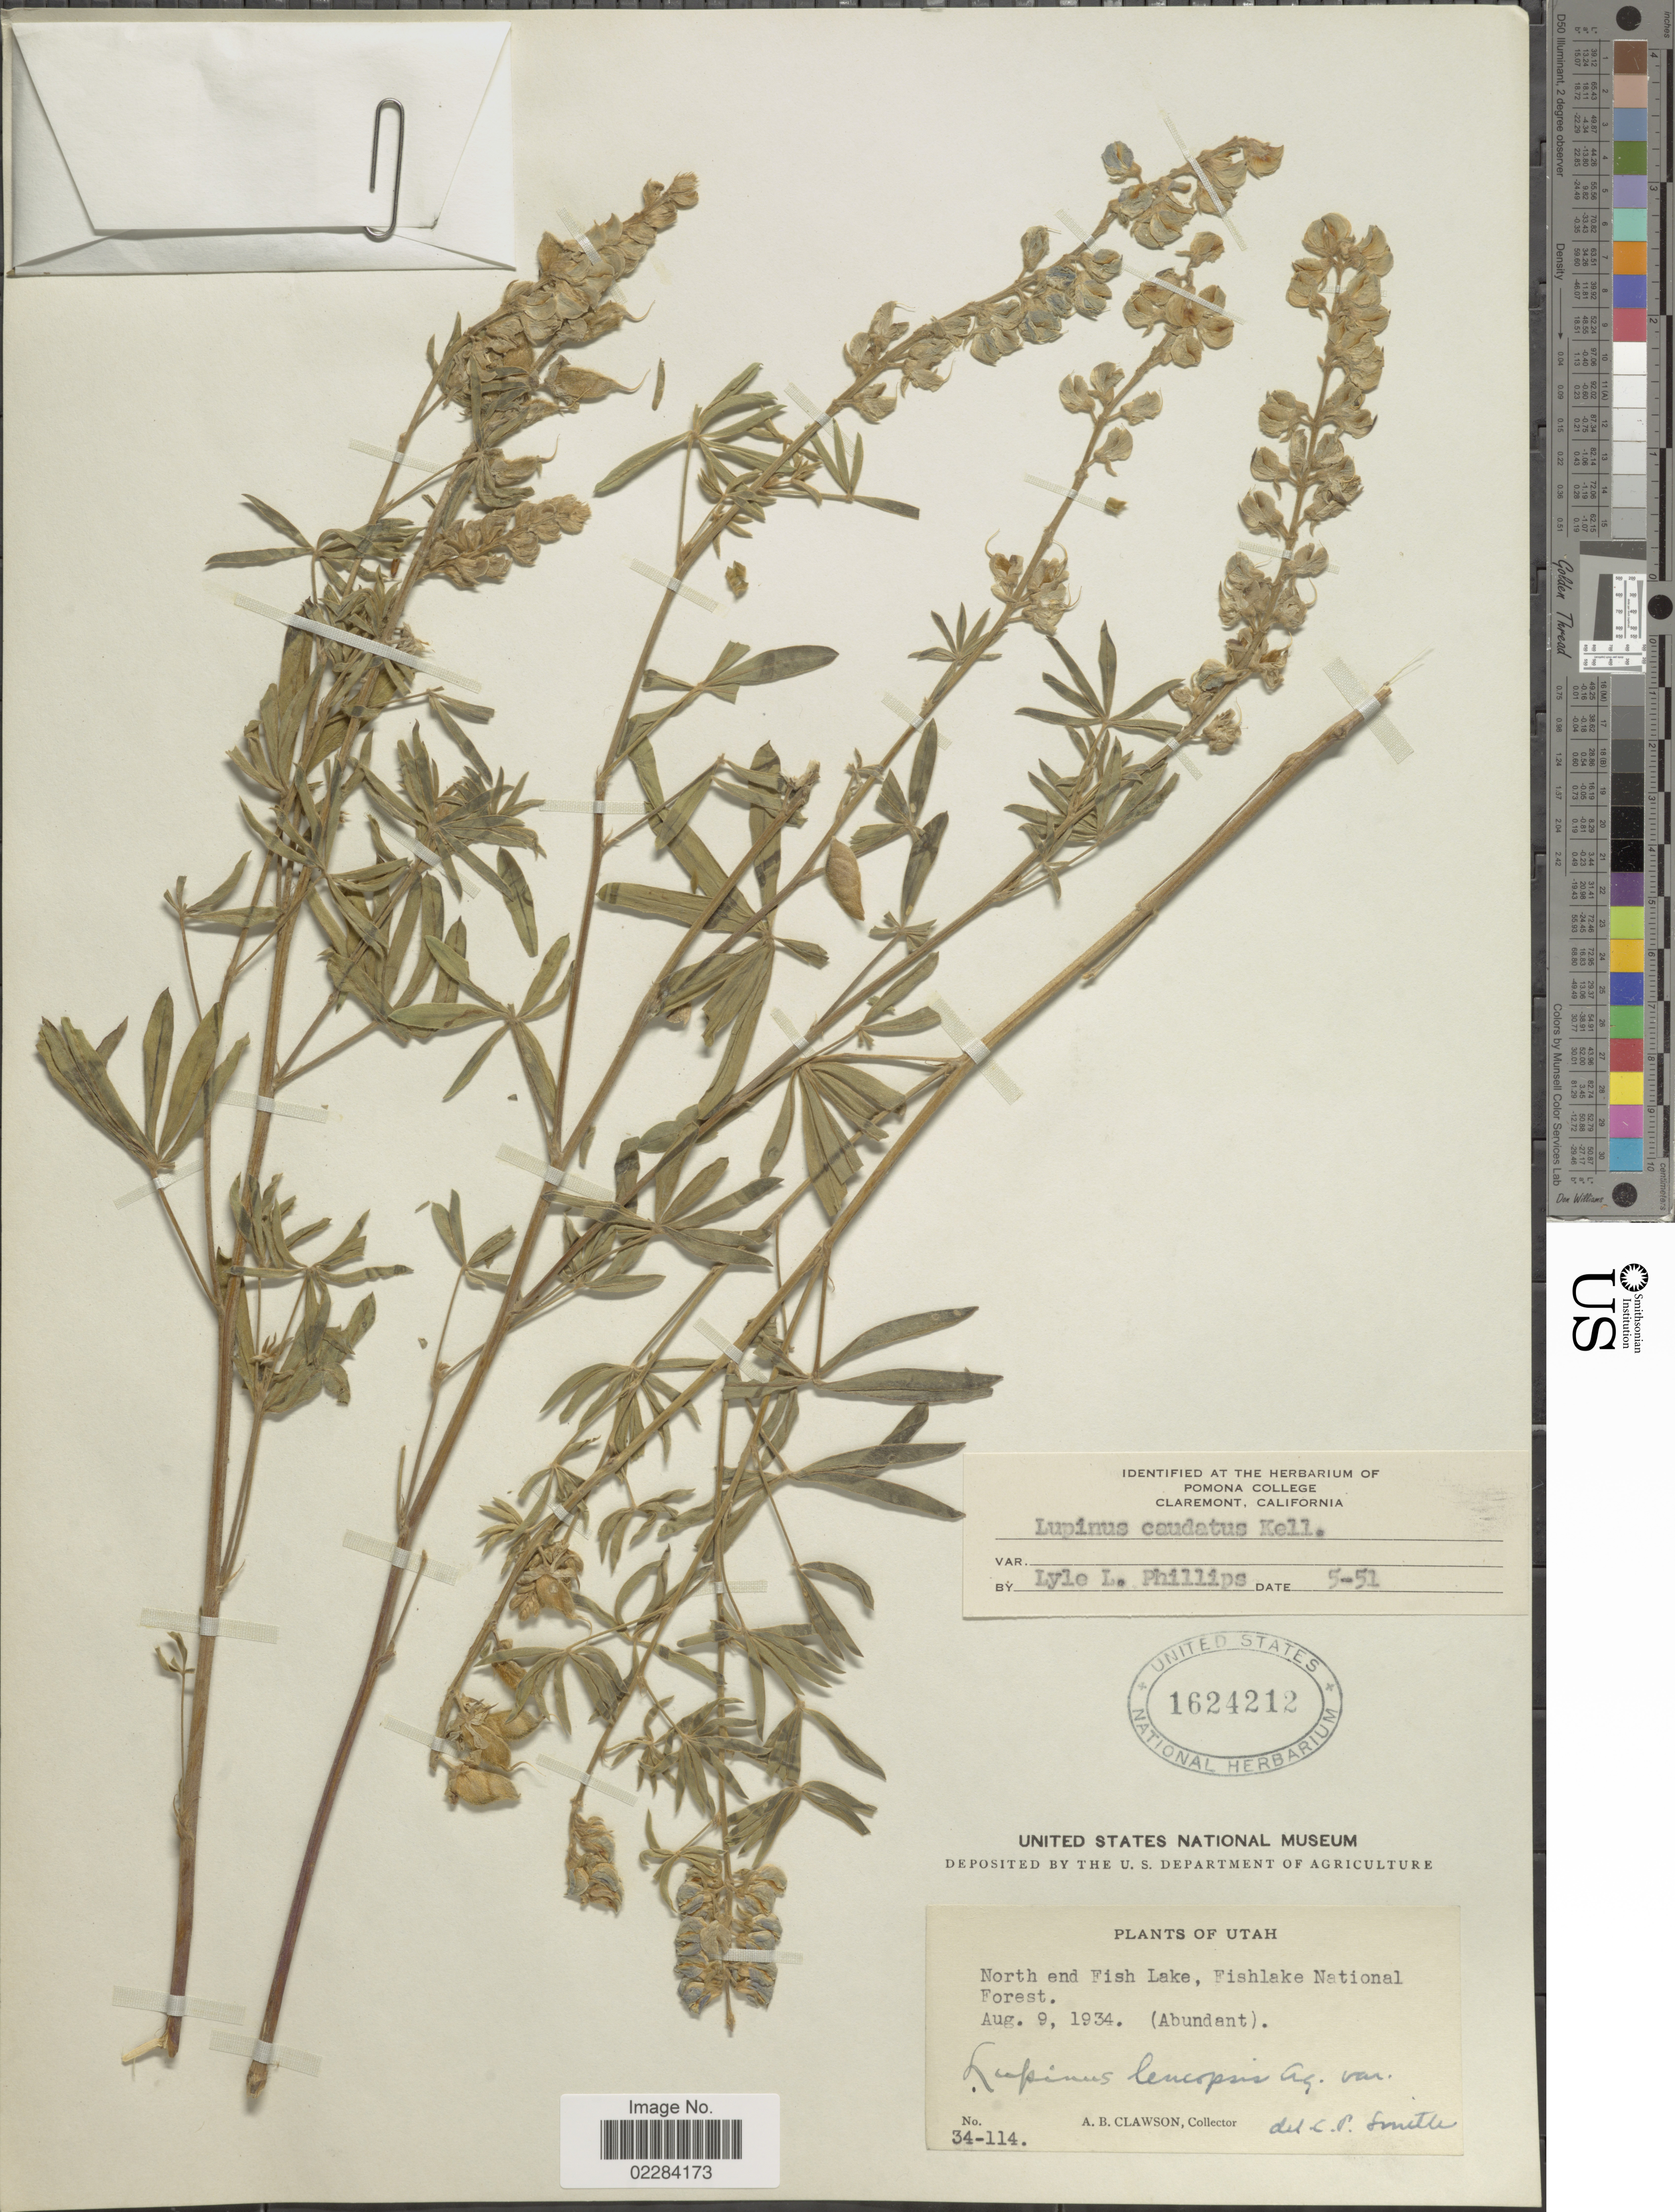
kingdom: Plantae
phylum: Tracheophyta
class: Magnoliopsida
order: Fabales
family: Fabaceae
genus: Lupinus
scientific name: Lupinus caudatus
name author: Kellogg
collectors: A. Clawson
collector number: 34-114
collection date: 1934-08-09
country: United States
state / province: Utah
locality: South end Fishlake, Fishlake National Forest.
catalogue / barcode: US 1624212